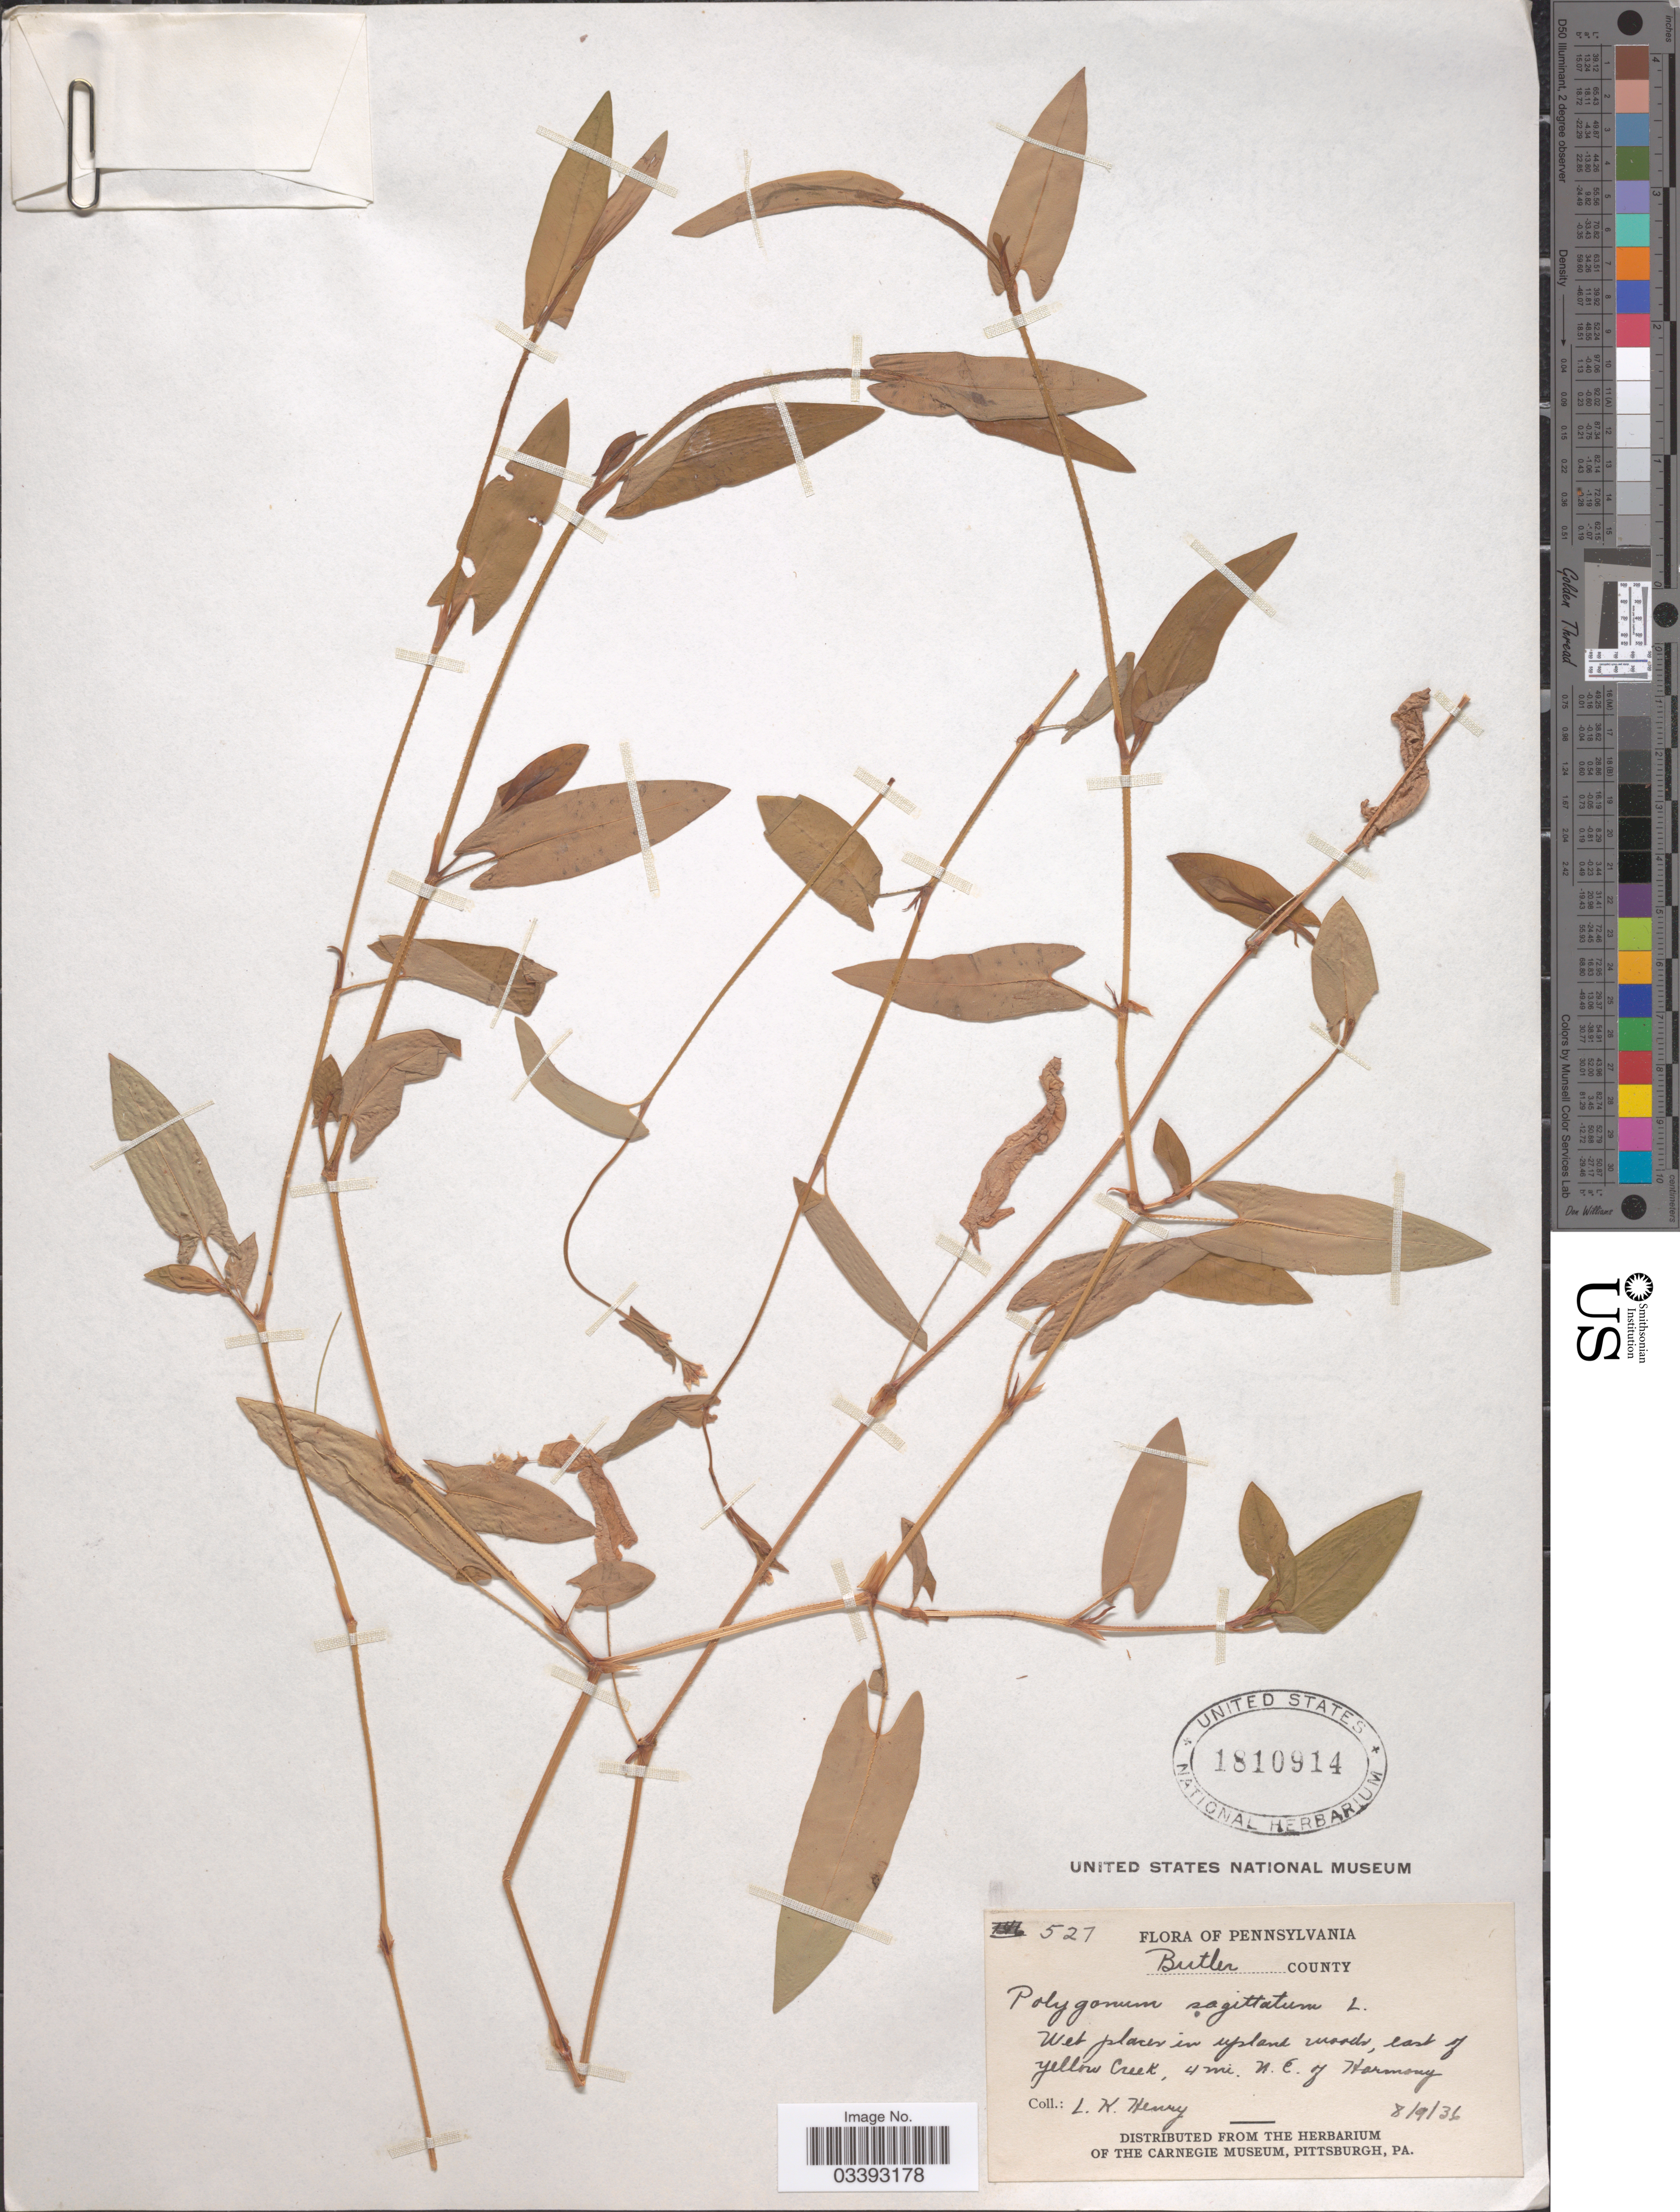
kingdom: Plantae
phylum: Tracheophyta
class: Magnoliopsida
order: Caryophyllales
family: Polygonaceae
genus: Persicaria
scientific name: Persicaria sagittata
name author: (L.) H. Gross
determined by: Atha, D. E.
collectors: L. K. Henry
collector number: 527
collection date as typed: Transcribed d/m/y: 9/8/36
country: United States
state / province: Pennsylvania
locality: Butler County. East of Yellow Creek, 4 mi. N.E. of Harmony.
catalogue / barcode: US 1810914